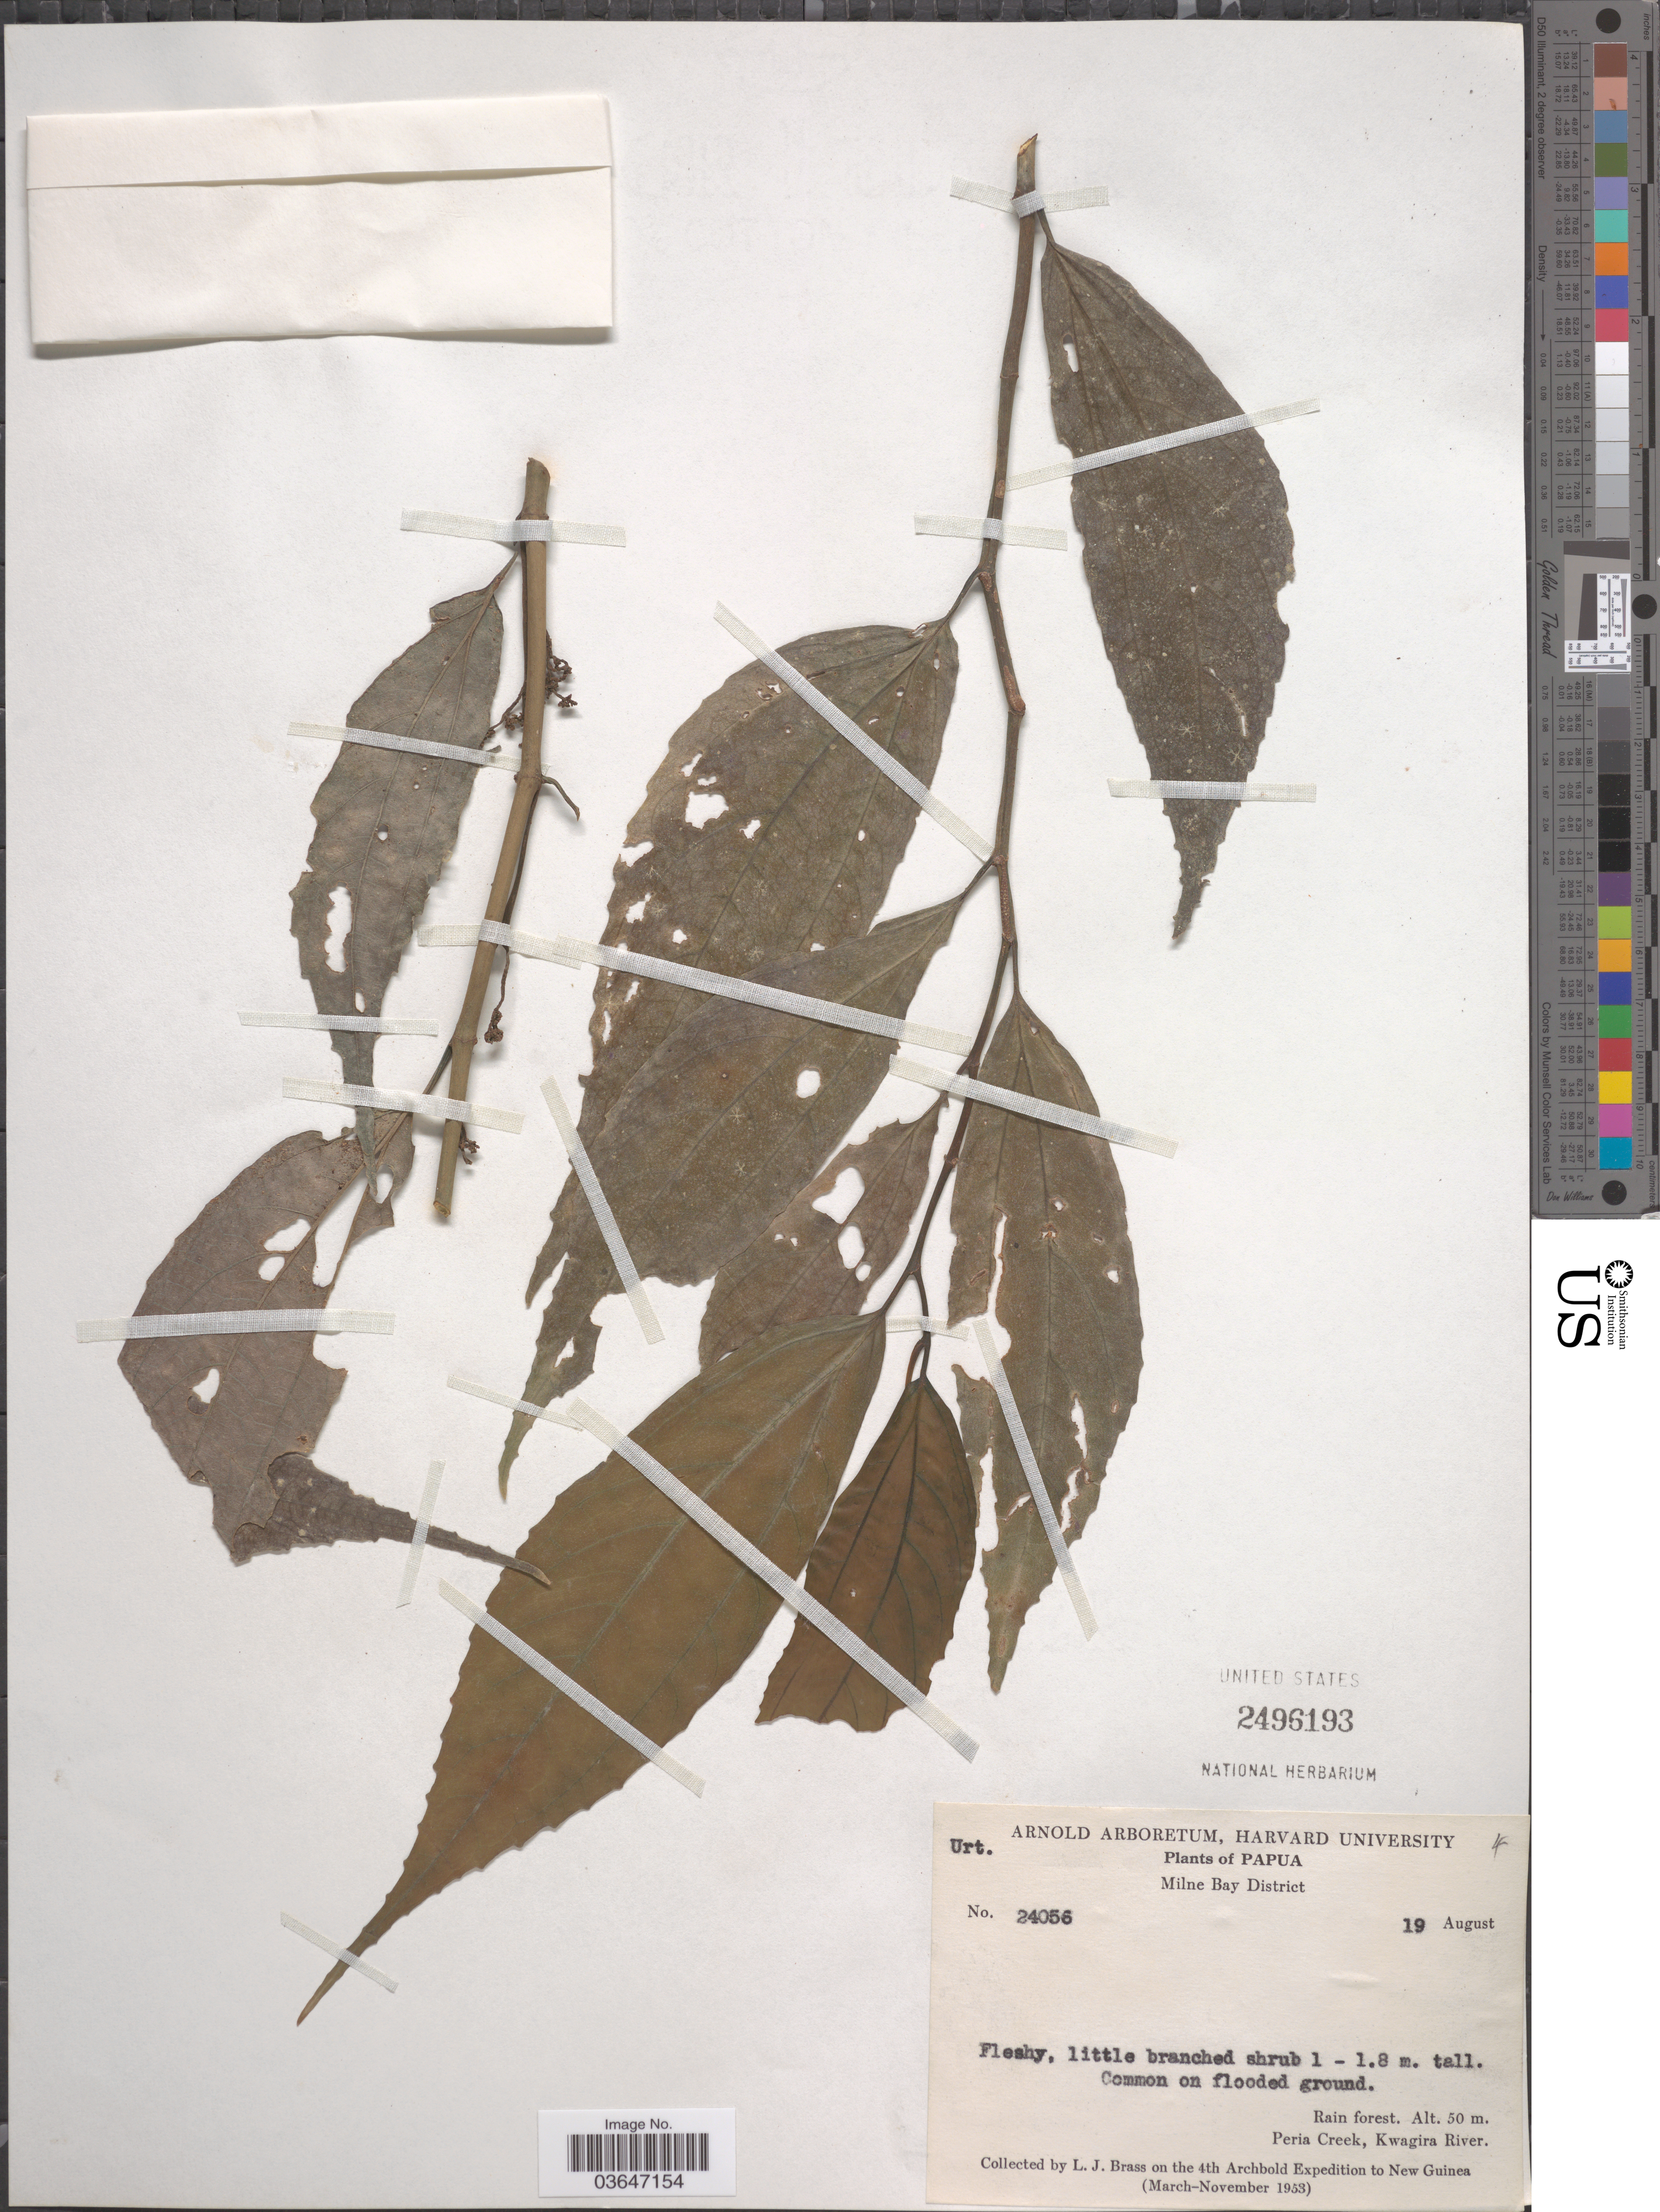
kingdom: Plantae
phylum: Tracheophyta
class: Magnoliopsida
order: Proteales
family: Proteaceae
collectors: L. J. Brass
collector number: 24056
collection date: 1953-08-19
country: Papua New Guinea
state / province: Milne Bay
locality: Papua. Milne Bay District. Peria Creek, Kwagira River. New Guinea.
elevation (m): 50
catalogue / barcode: US 2496193